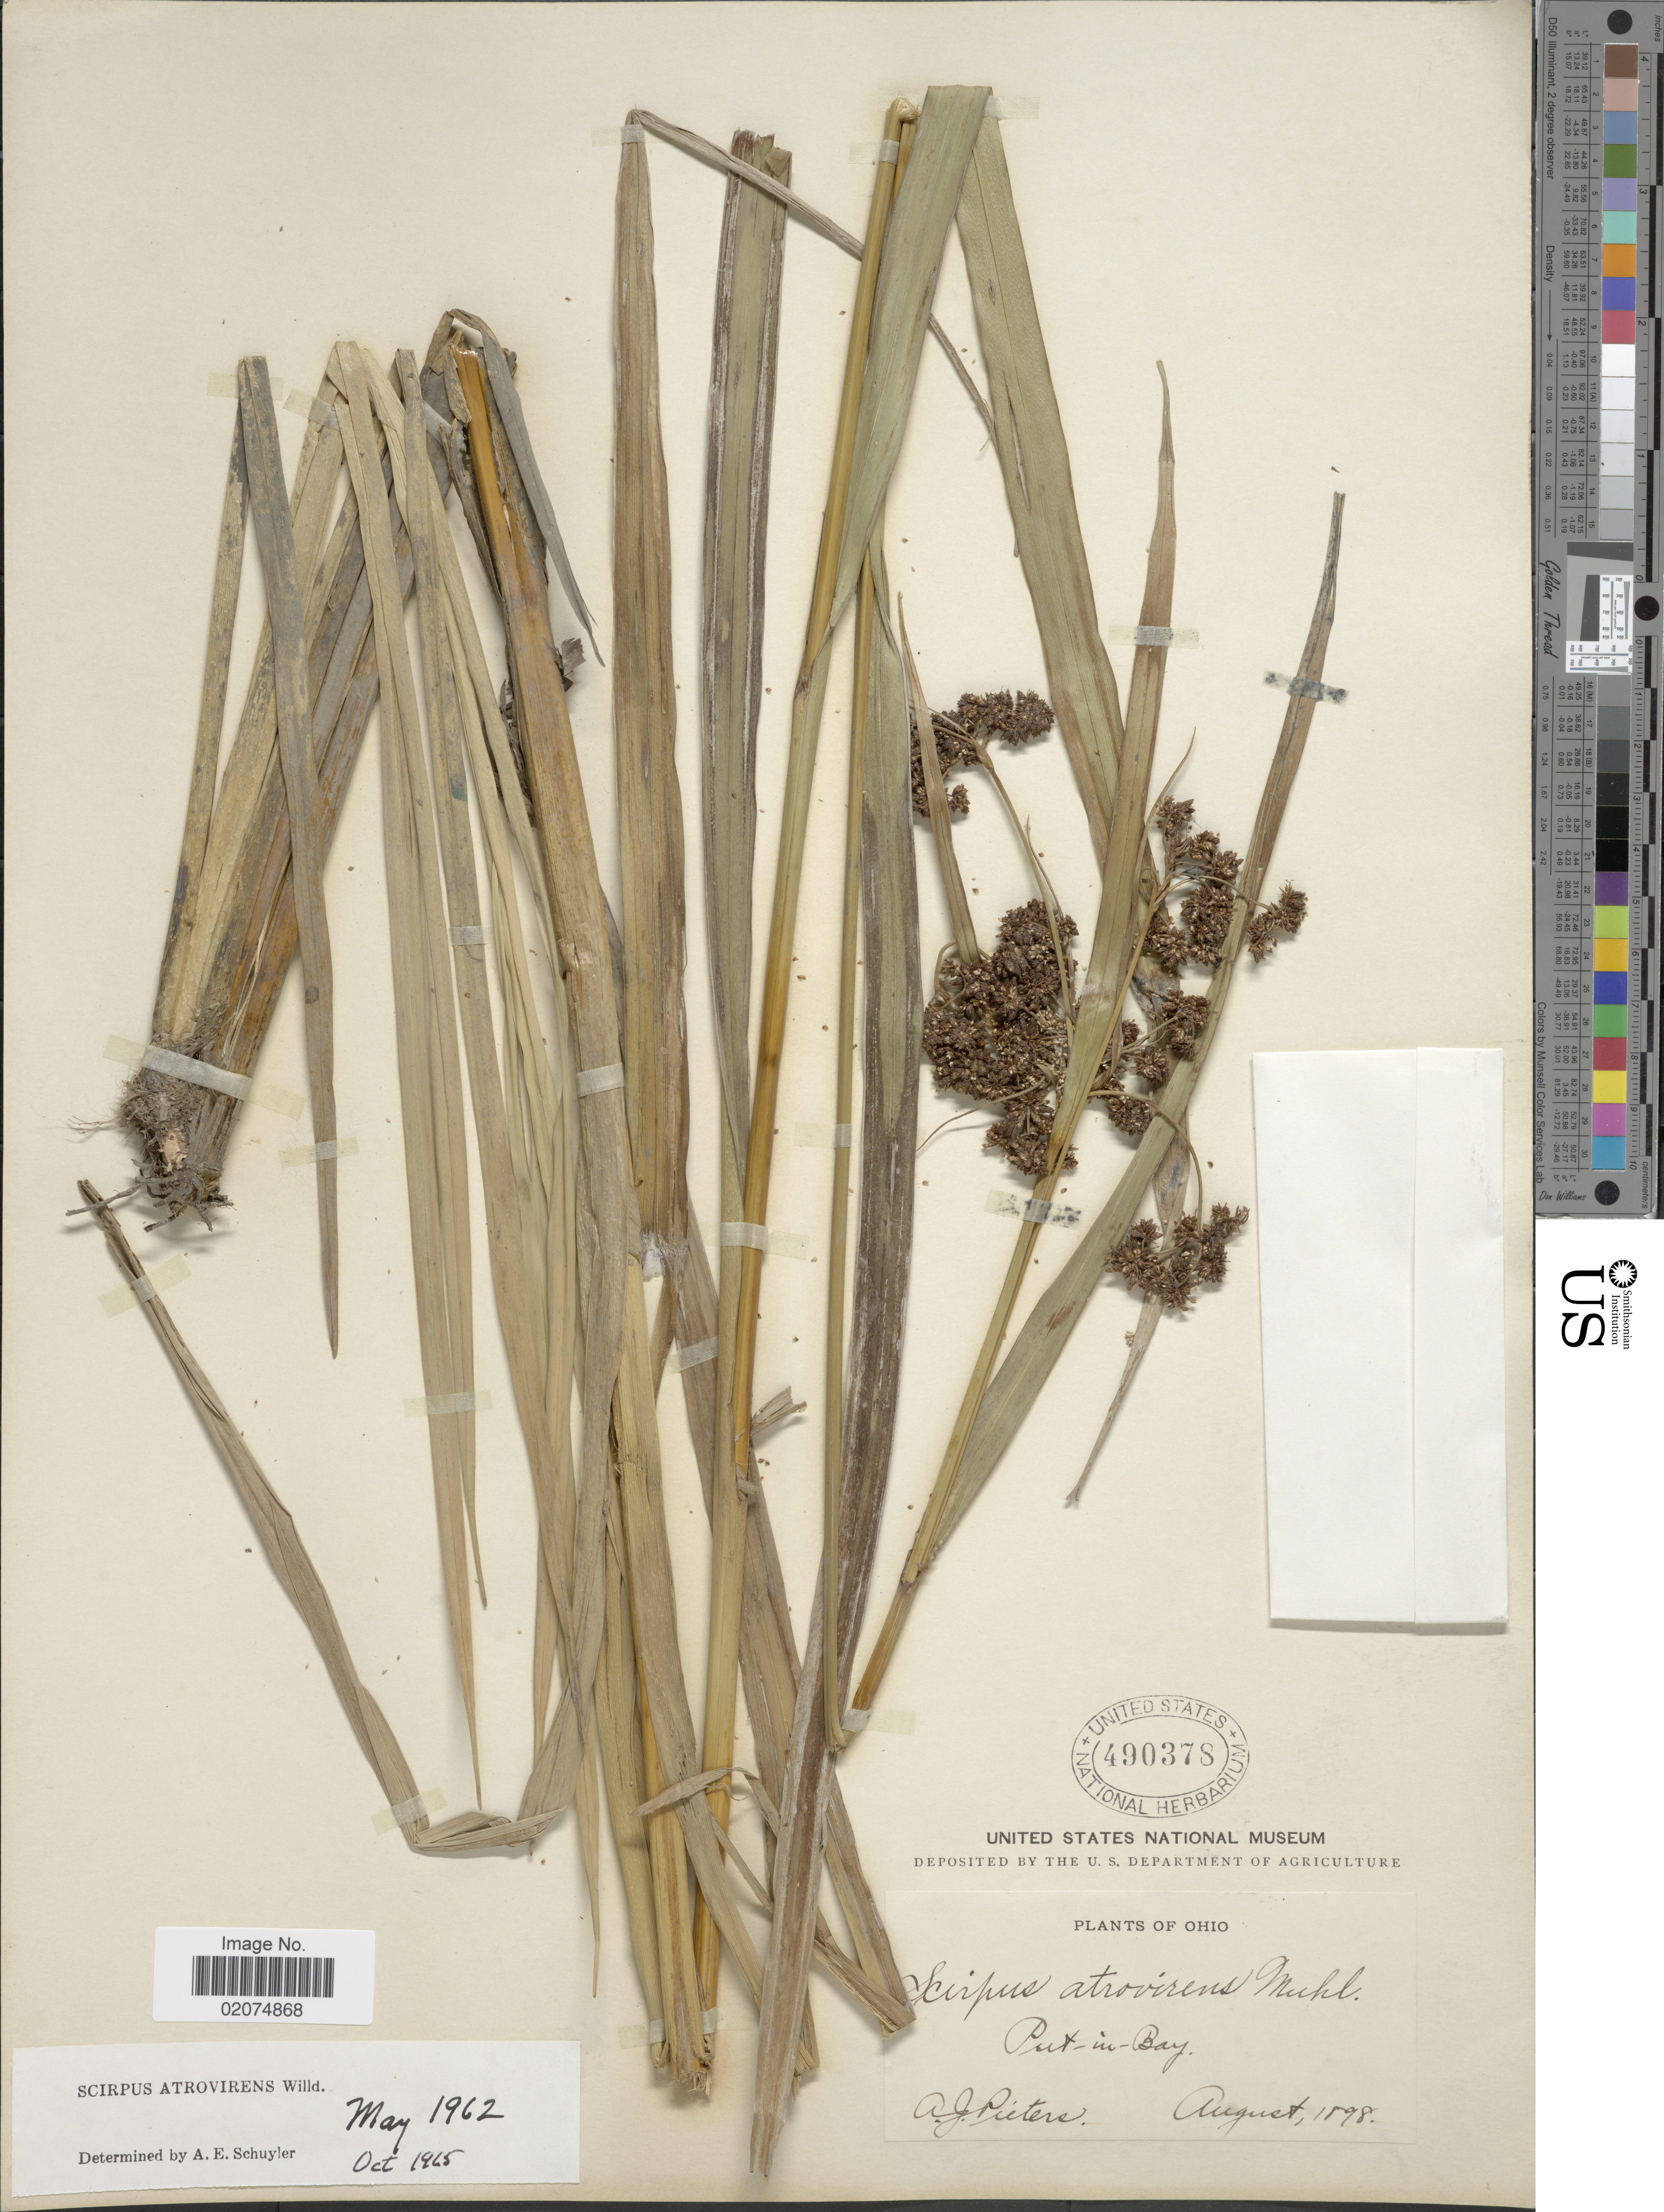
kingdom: Plantae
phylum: Tracheophyta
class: Liliopsida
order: Poales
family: Cyperaceae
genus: Scirpus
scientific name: Scirpus atrovirens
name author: Willd.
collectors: A. Pieters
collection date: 1898-08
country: United States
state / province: Ohio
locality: Put-in-Bay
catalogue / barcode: US 490378